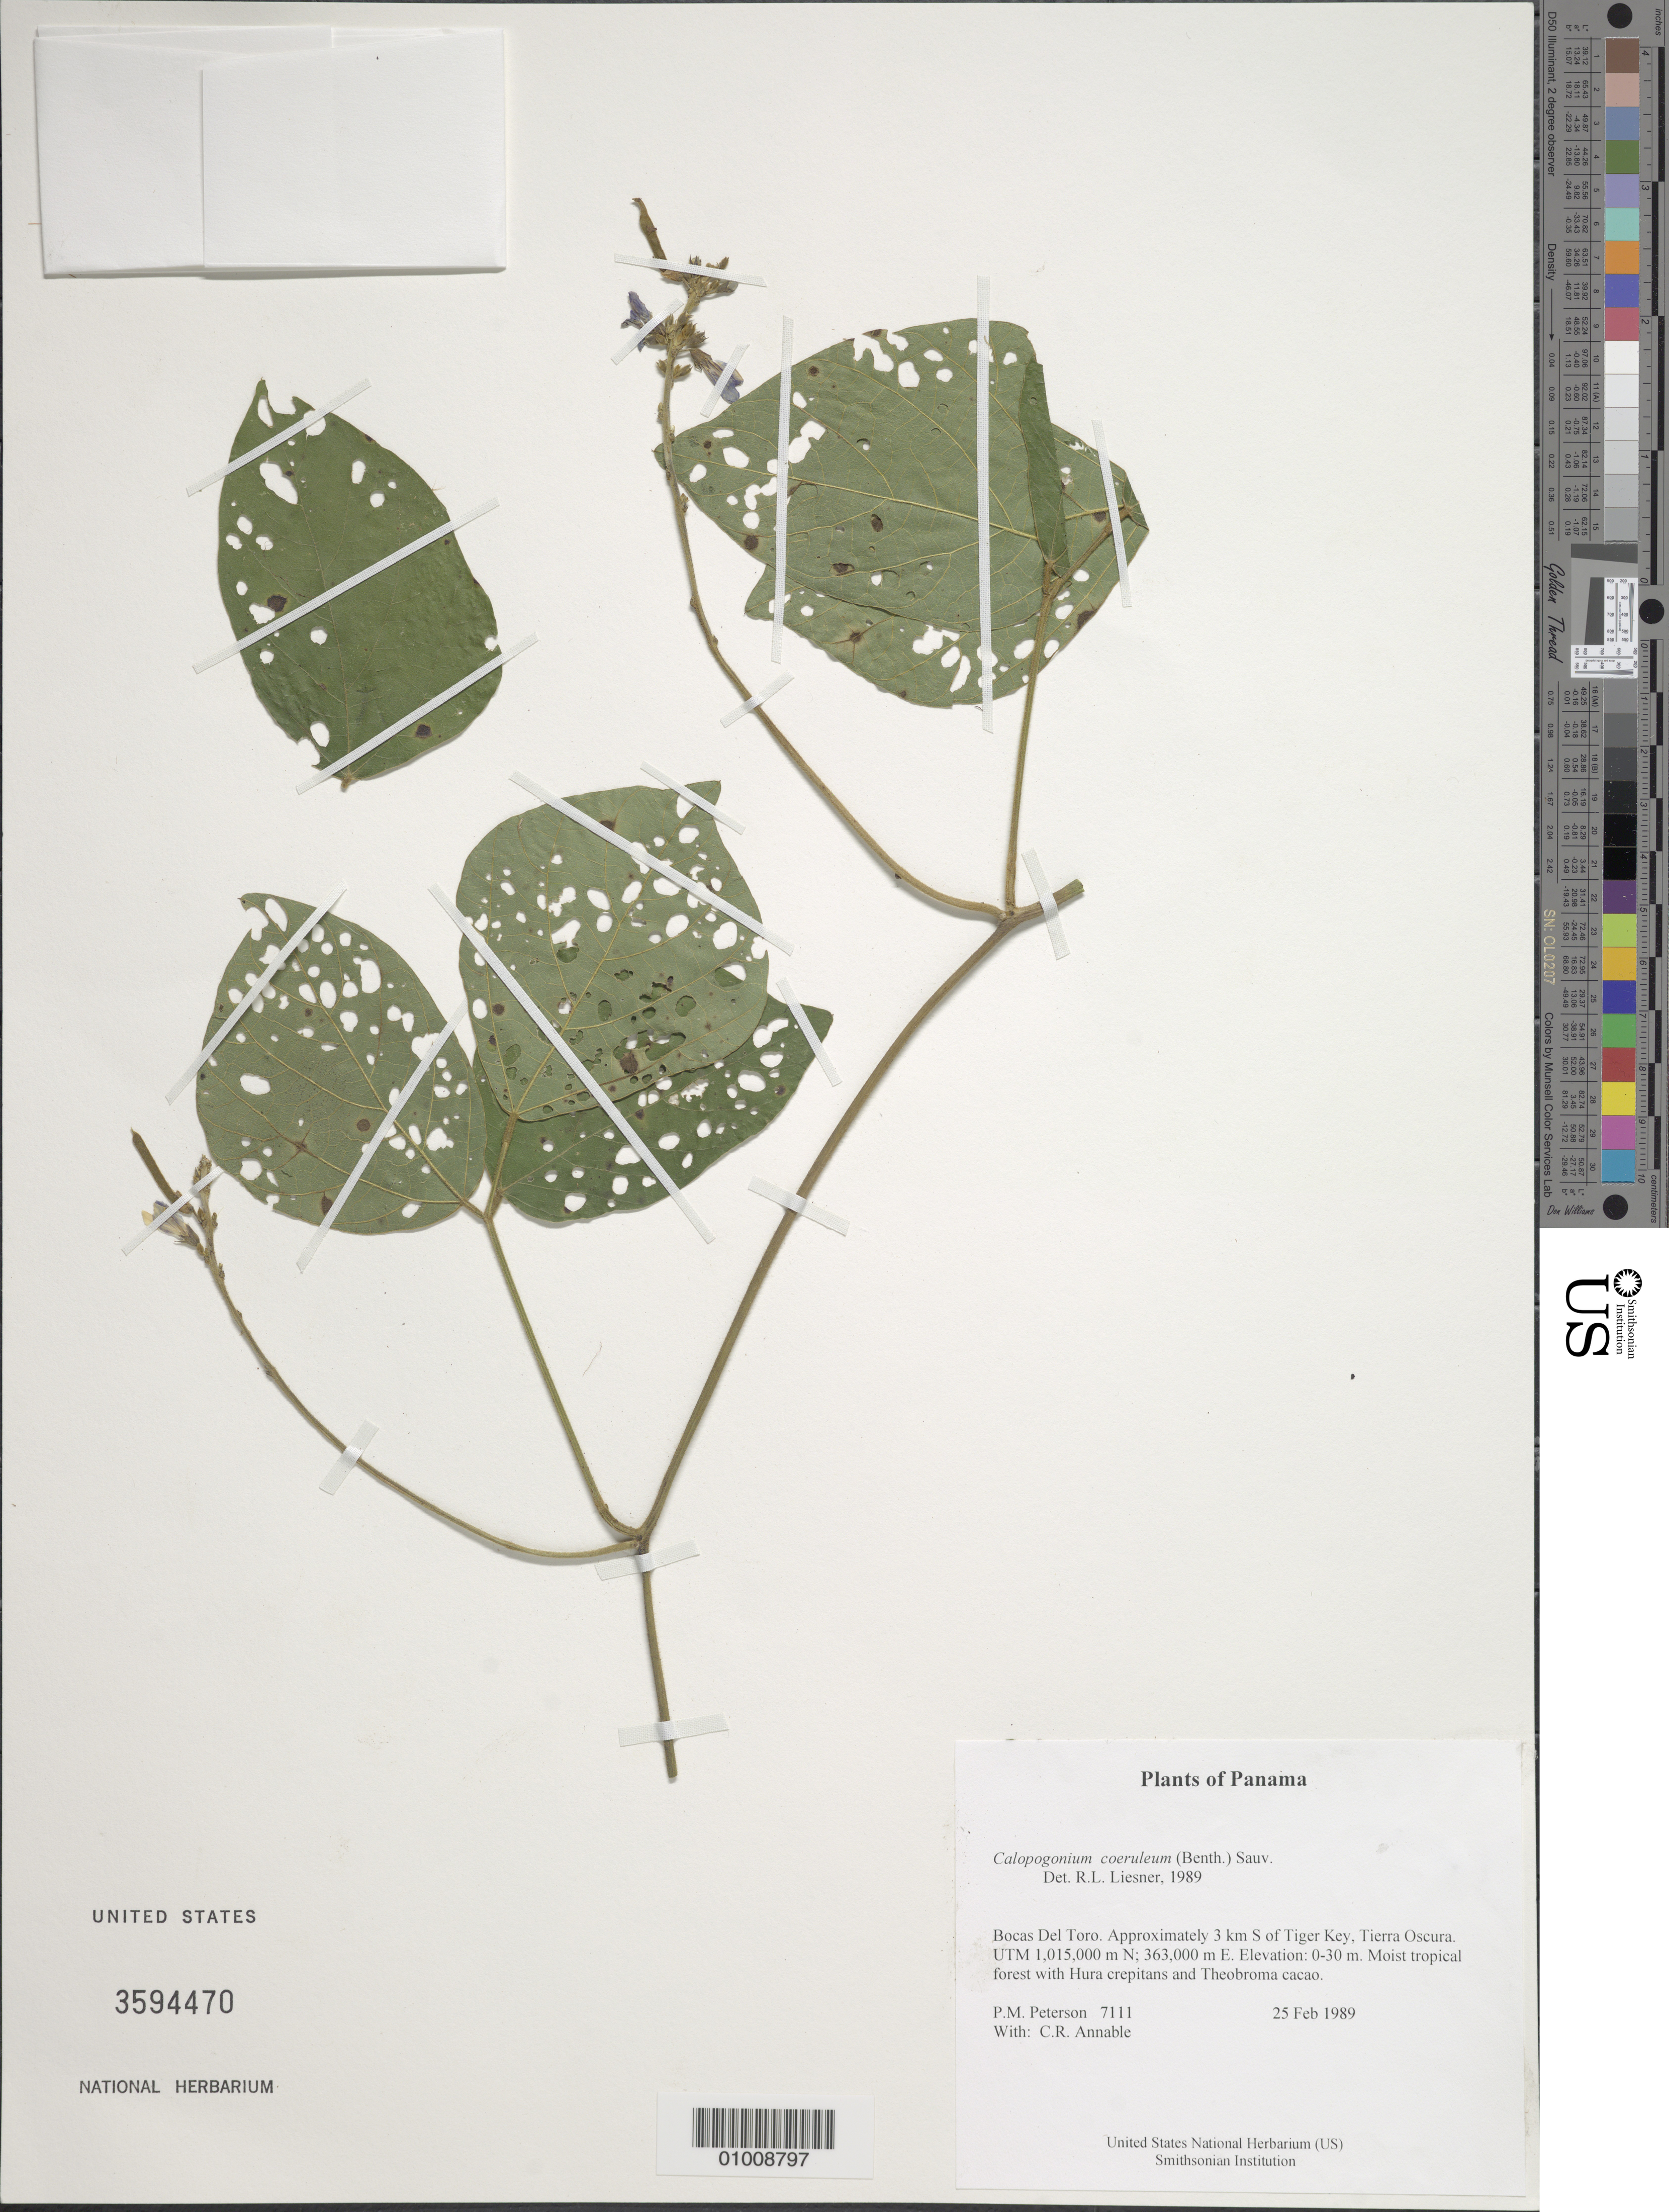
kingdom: Plantae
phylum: Tracheophyta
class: Magnoliopsida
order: Fabales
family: Fabaceae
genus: Calopogonium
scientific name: Calopogonium caeruleum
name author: (Benth.) C. Wright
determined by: Liesner, R. L.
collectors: P. M. Peterson & C. R. Annable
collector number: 07111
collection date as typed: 25 Feb 1989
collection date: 1989-02-25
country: Panama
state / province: Bocas del Toro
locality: Approximately 3 km S of Tiger Key, Tierra Oscura. UTM 1,015,000 m N; 363,000 m E.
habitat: Moist tropical forest with Hura crepitans and Theobroma cacao.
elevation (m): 0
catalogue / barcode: US 3594470